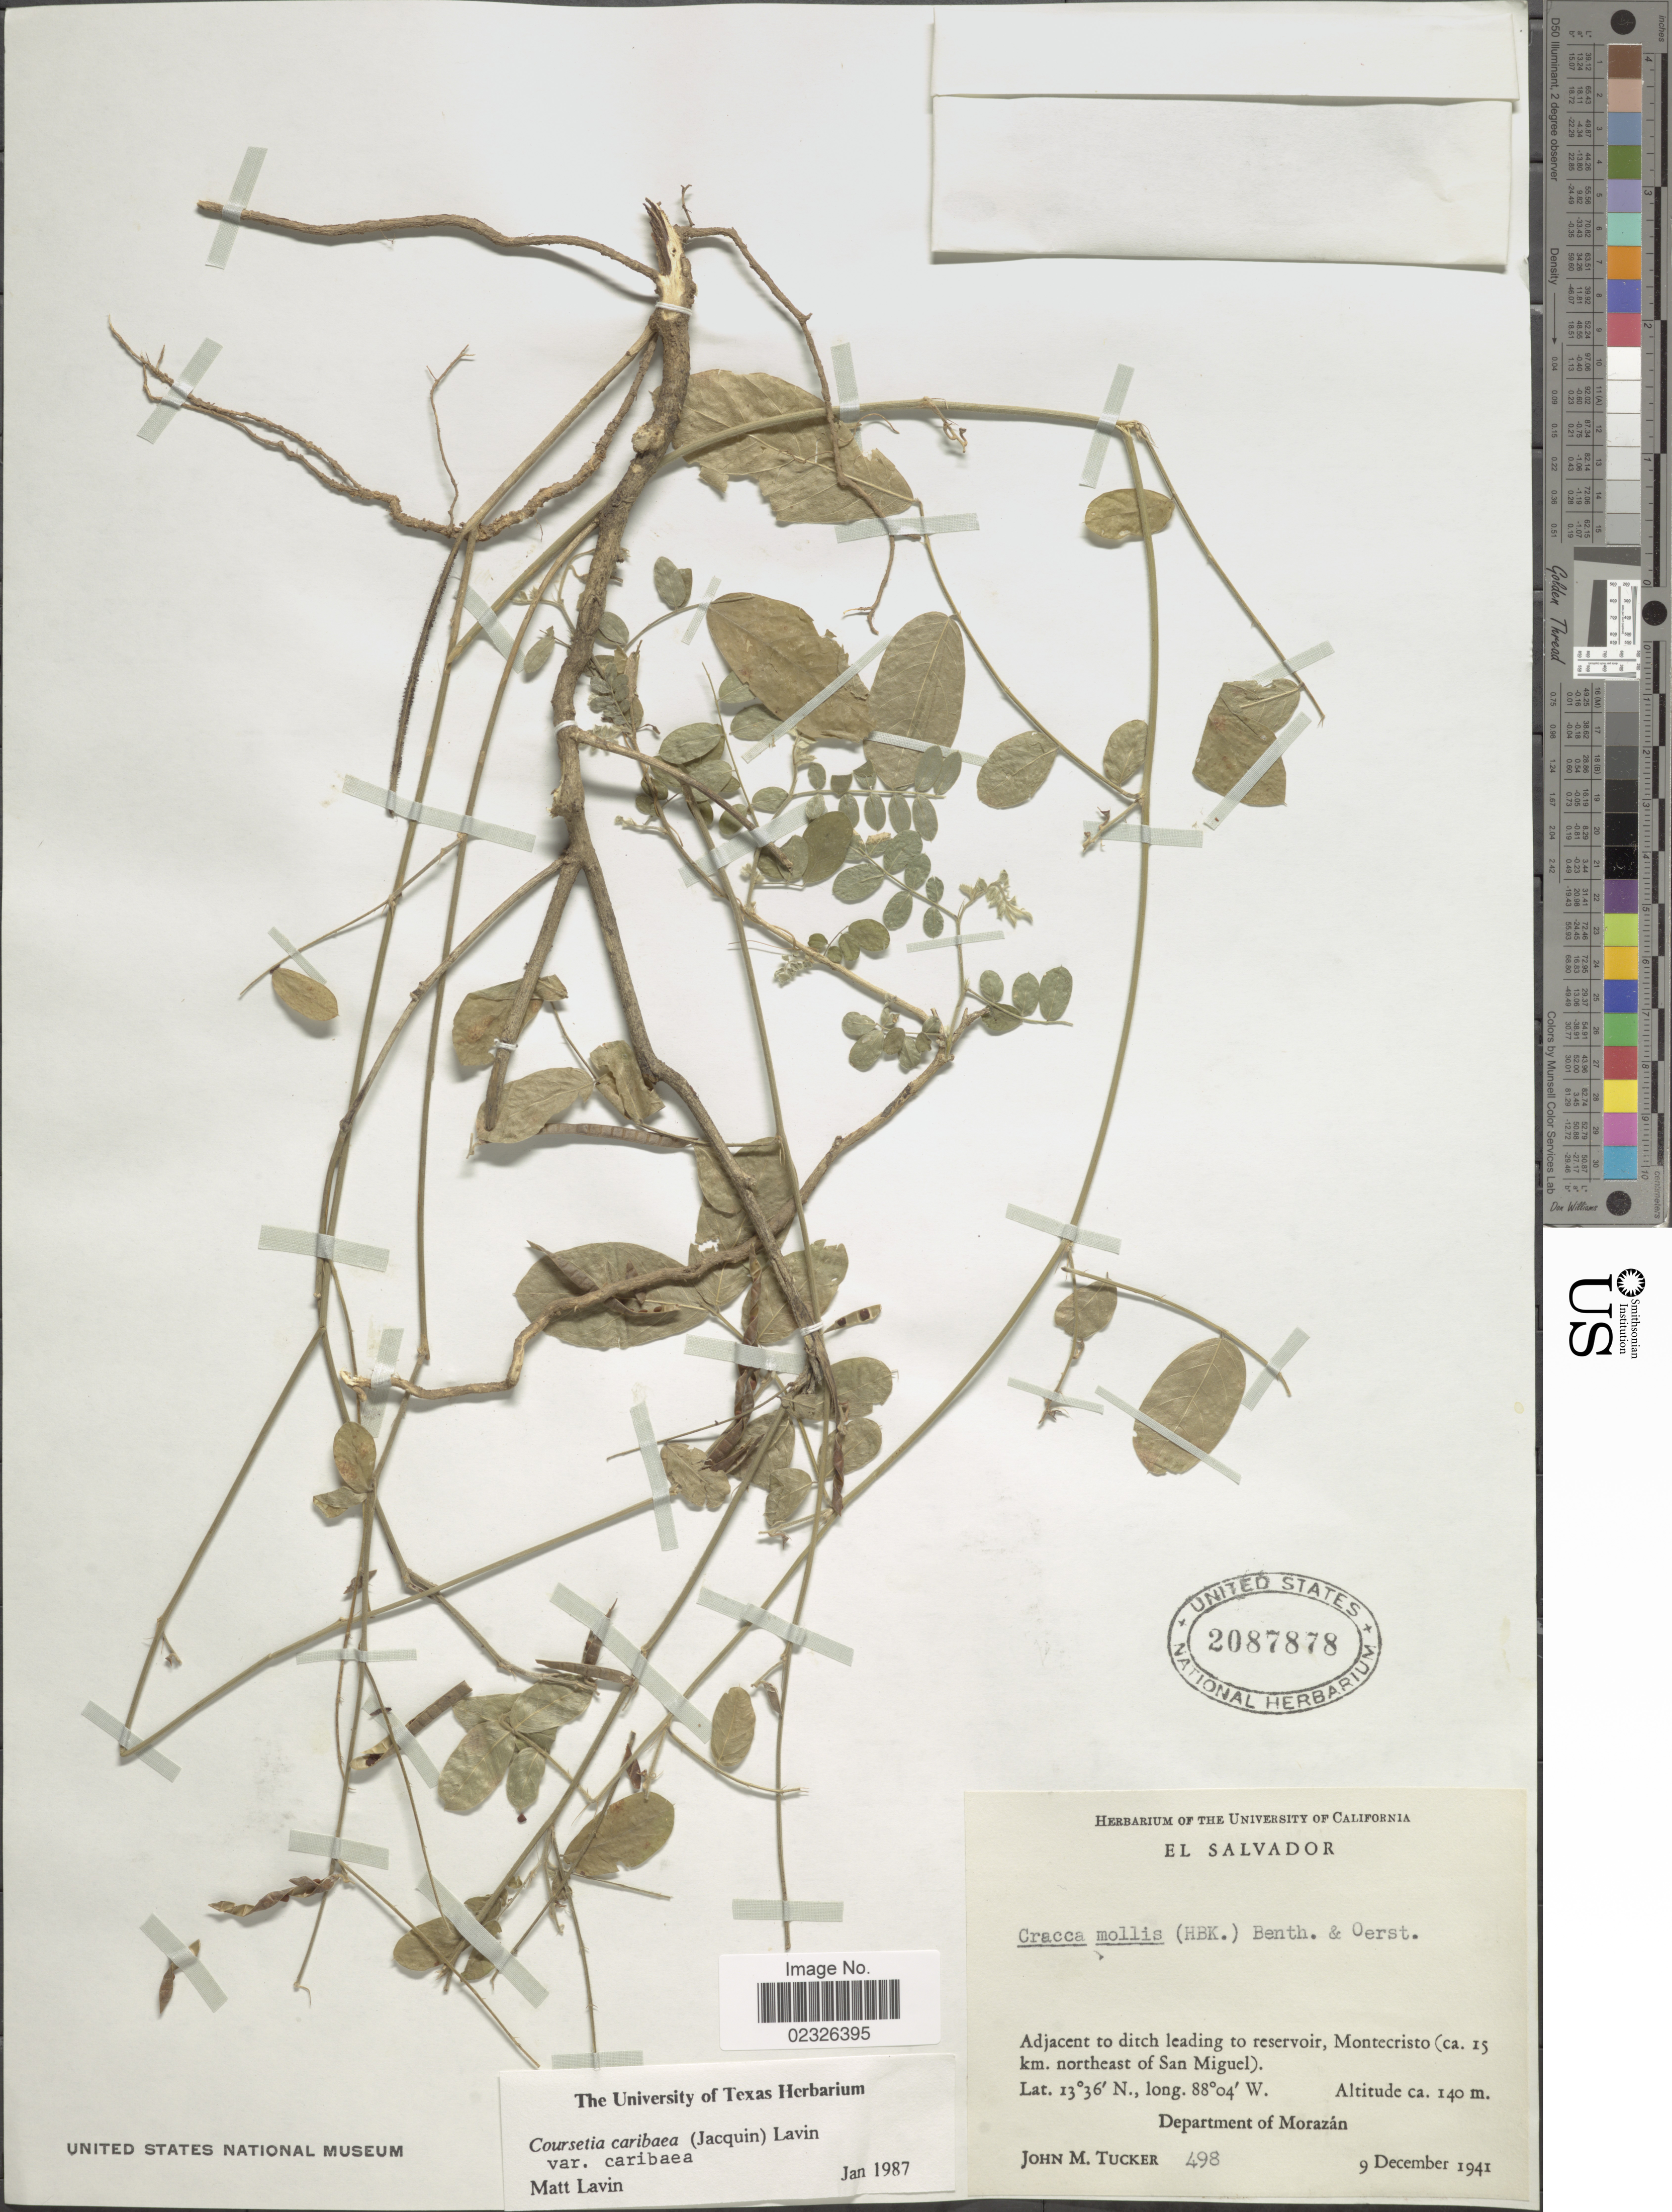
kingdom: Plantae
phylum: Tracheophyta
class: Magnoliopsida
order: Fabales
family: Fabaceae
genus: Coursetia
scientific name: Coursetia caribaea var. caribaea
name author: (Jacq.) Lavin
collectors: J. M. Tucker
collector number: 498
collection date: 1941-12-09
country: El Salvador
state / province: Morazan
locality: Adjacent to ditch leading to reservoir, Montecristo (ca. 15 km. northeast of San Miguel)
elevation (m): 140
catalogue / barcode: US 2087878